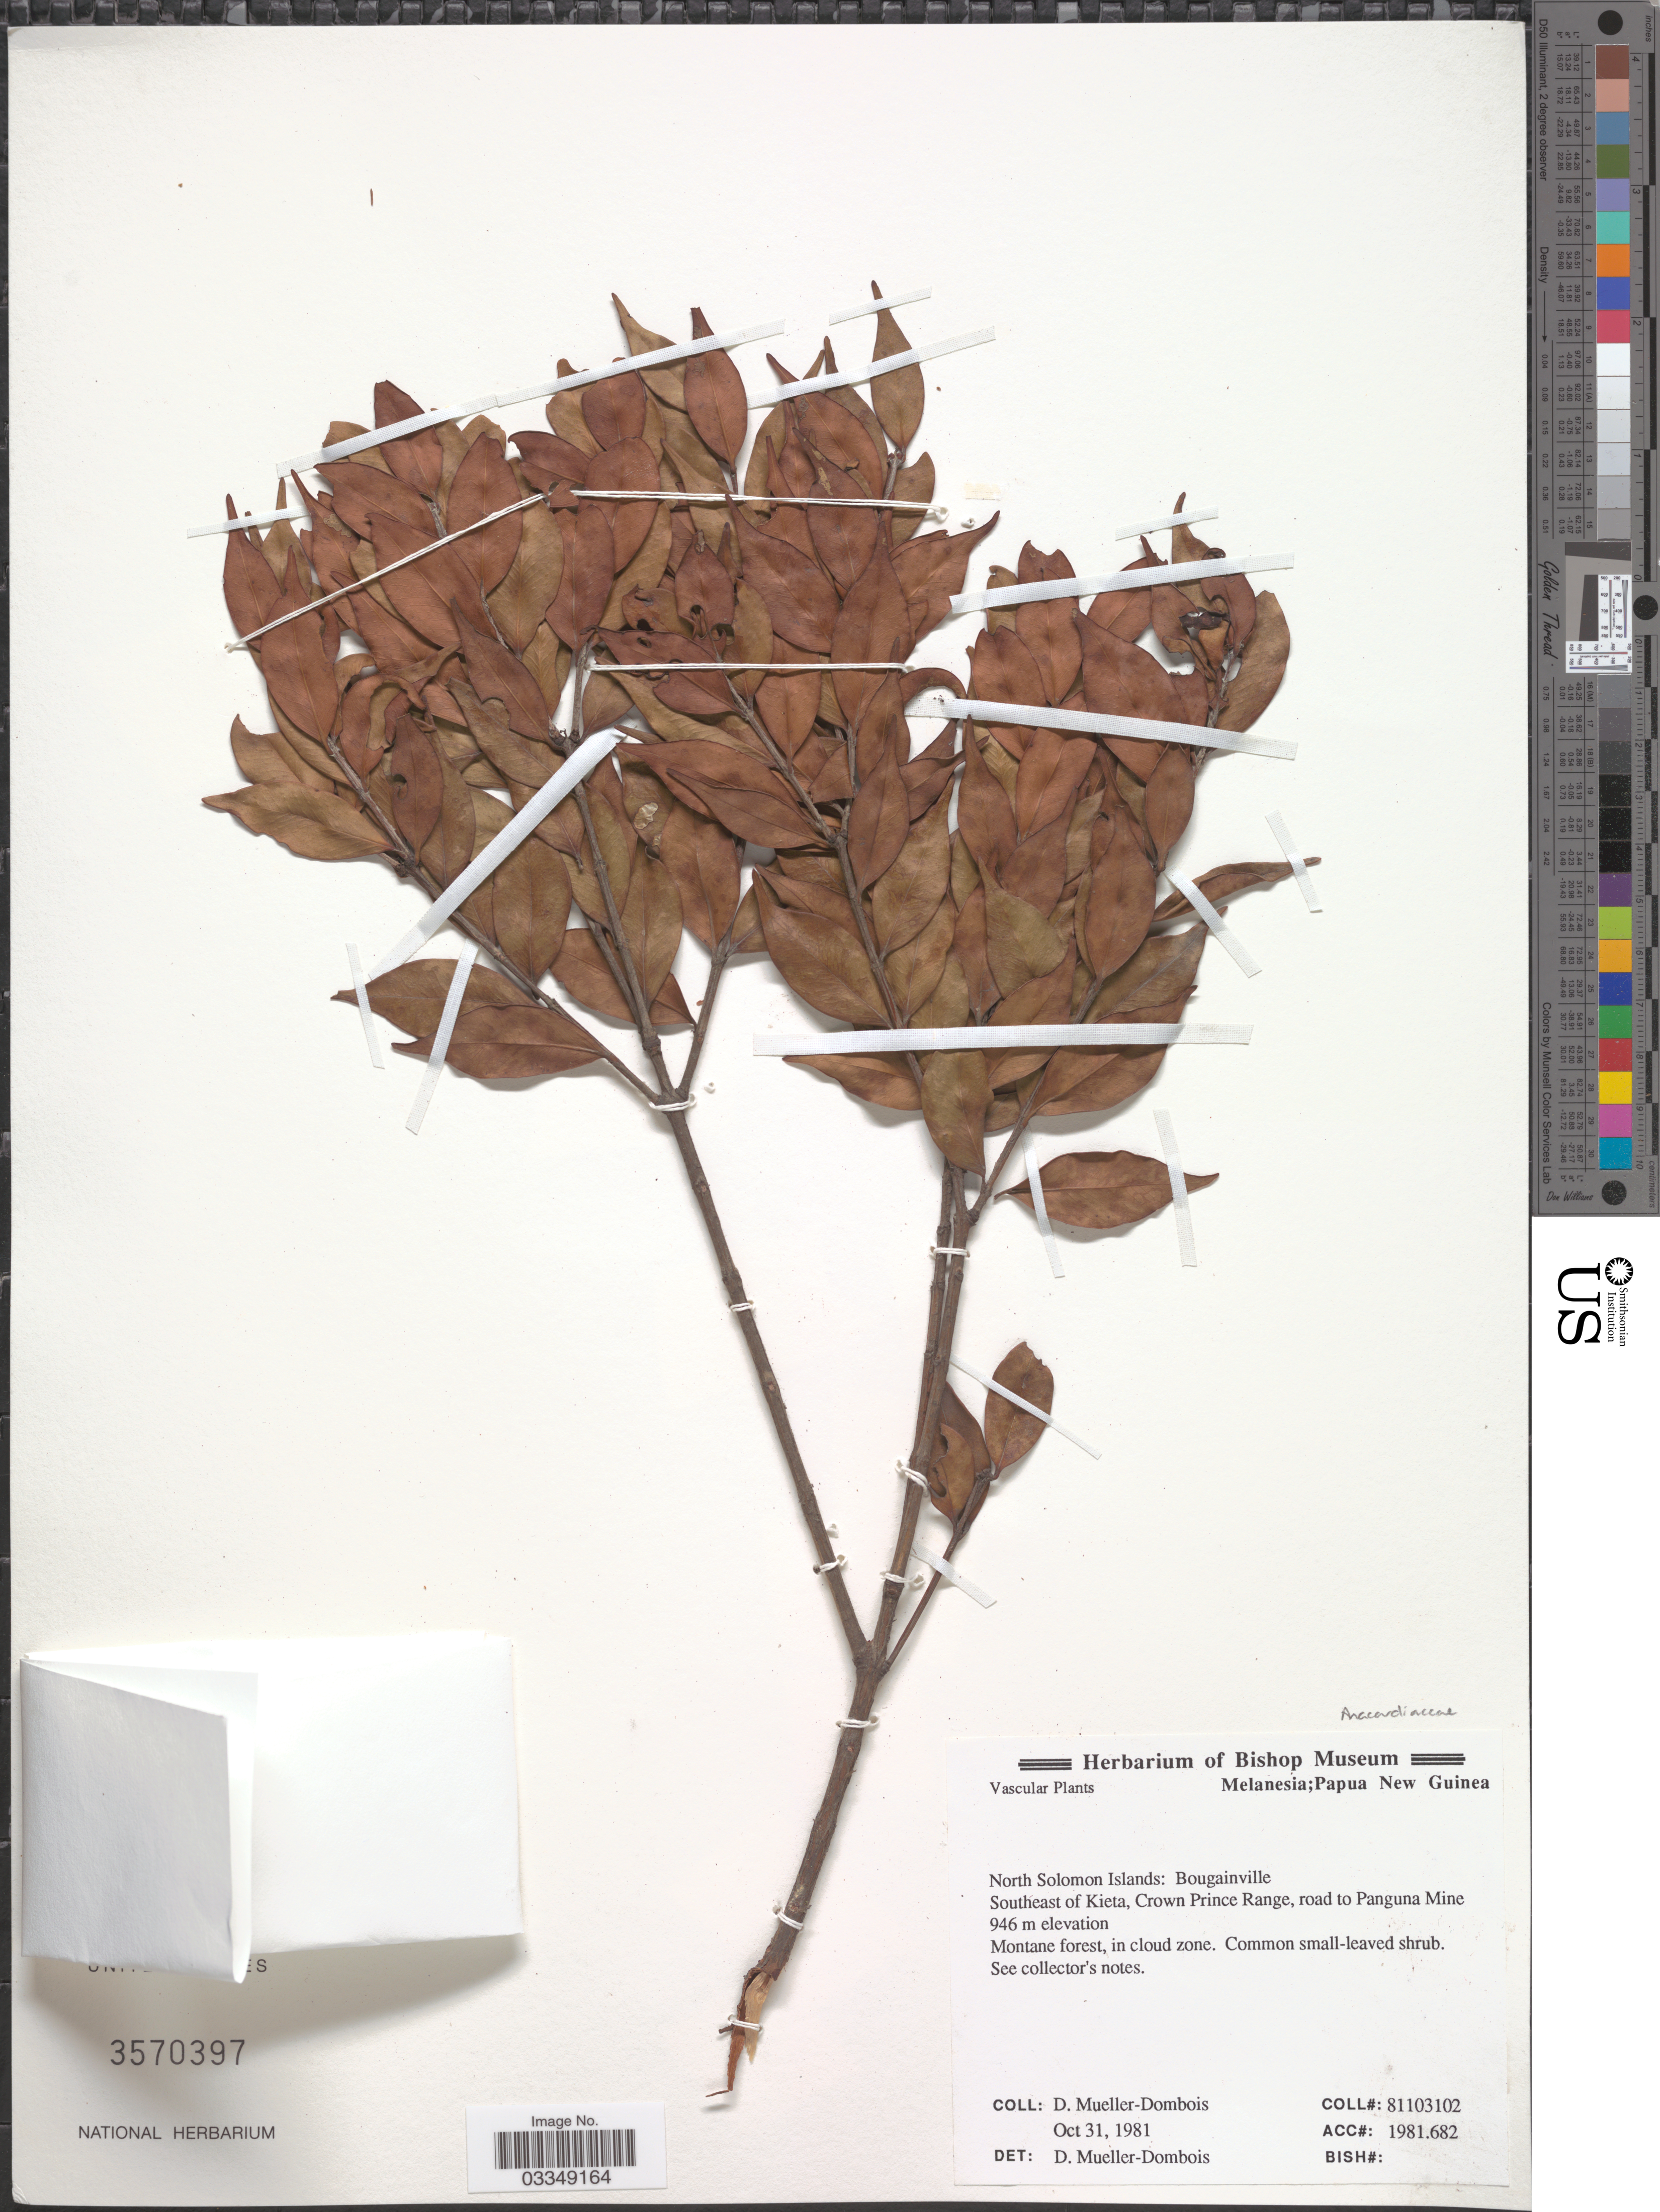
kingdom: Plantae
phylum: Tracheophyta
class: Magnoliopsida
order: Myrtales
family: Myrtaceae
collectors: D. Mueller-Dombois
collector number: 81103102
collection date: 1981-10-31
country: Papua New Guinea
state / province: Bougainville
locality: North Solomon Islands. Southeast of Kieta, Crown Prince Range, road to Panguna Mine.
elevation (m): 946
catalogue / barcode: US 3570397